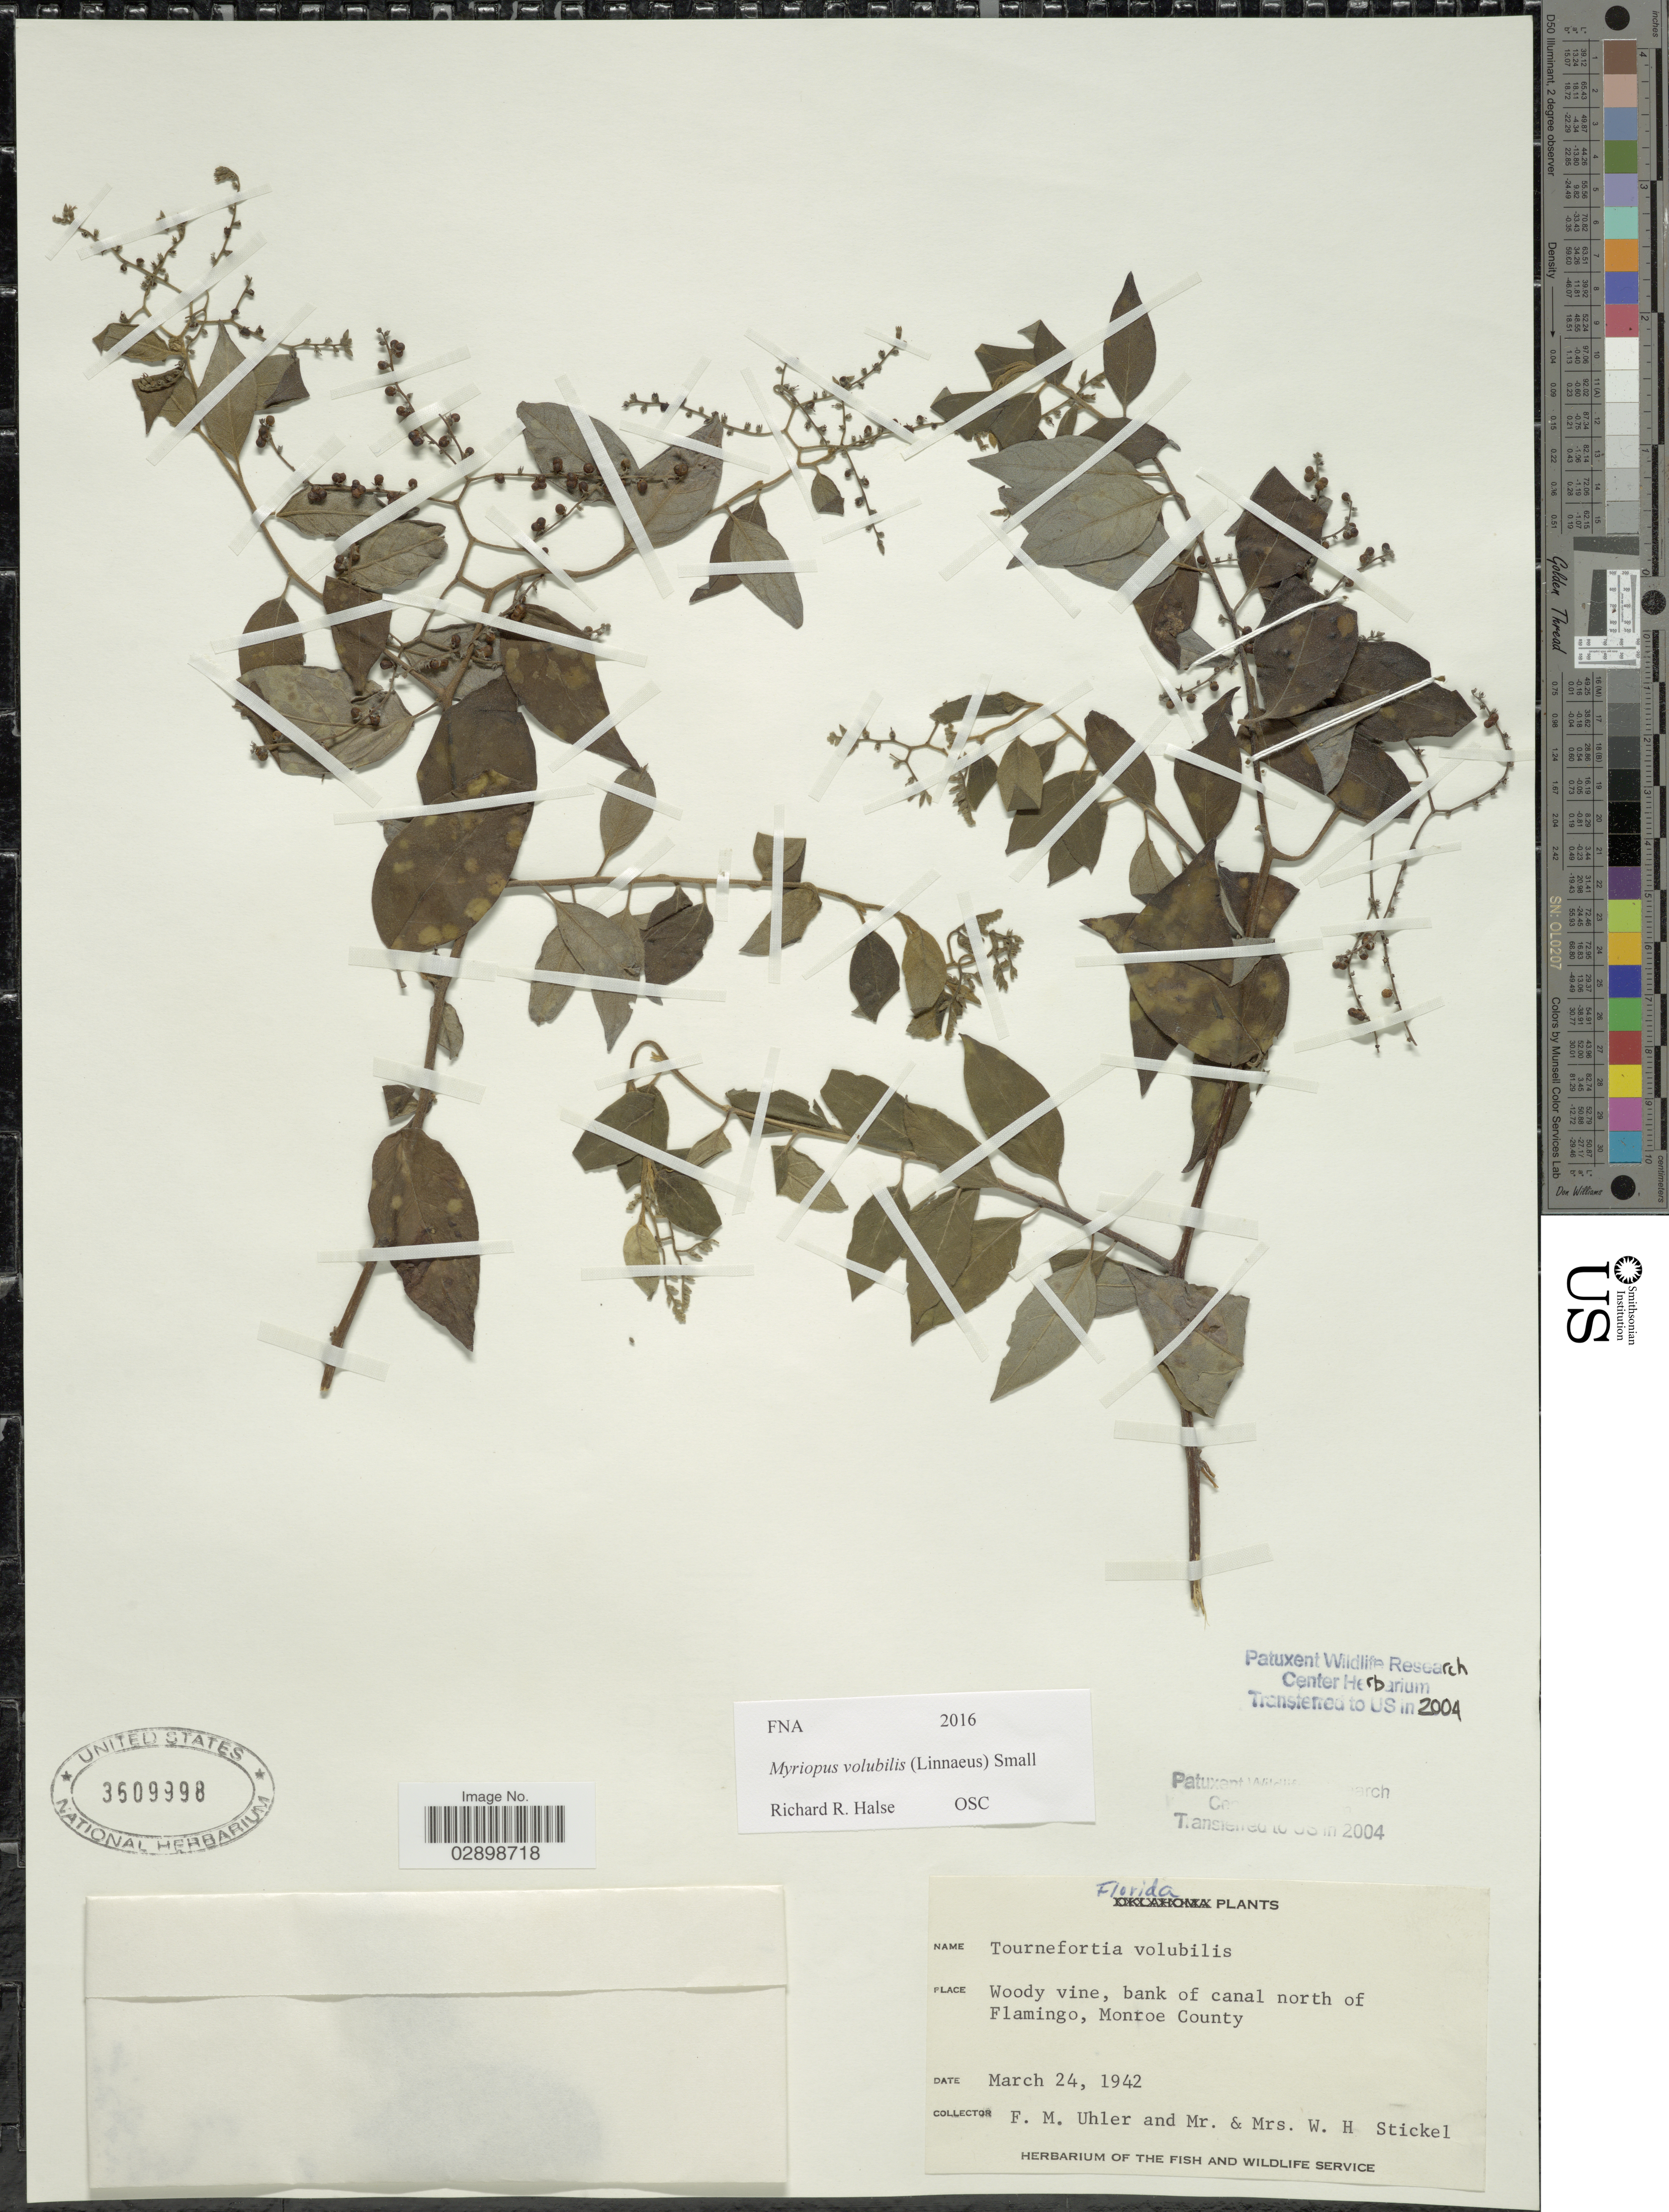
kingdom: Plantae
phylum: Tracheophyta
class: Magnoliopsida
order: Boraginales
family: Heliotropiaceae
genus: Myriopus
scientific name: Myriopus volubilis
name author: (L.) Small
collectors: F. M. Uhler, W. Stickel & W. Stickel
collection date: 1942-03-24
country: United States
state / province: Florida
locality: Woody vine, bank of canal north of Flamingo, Monroe County.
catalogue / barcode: US 3609998